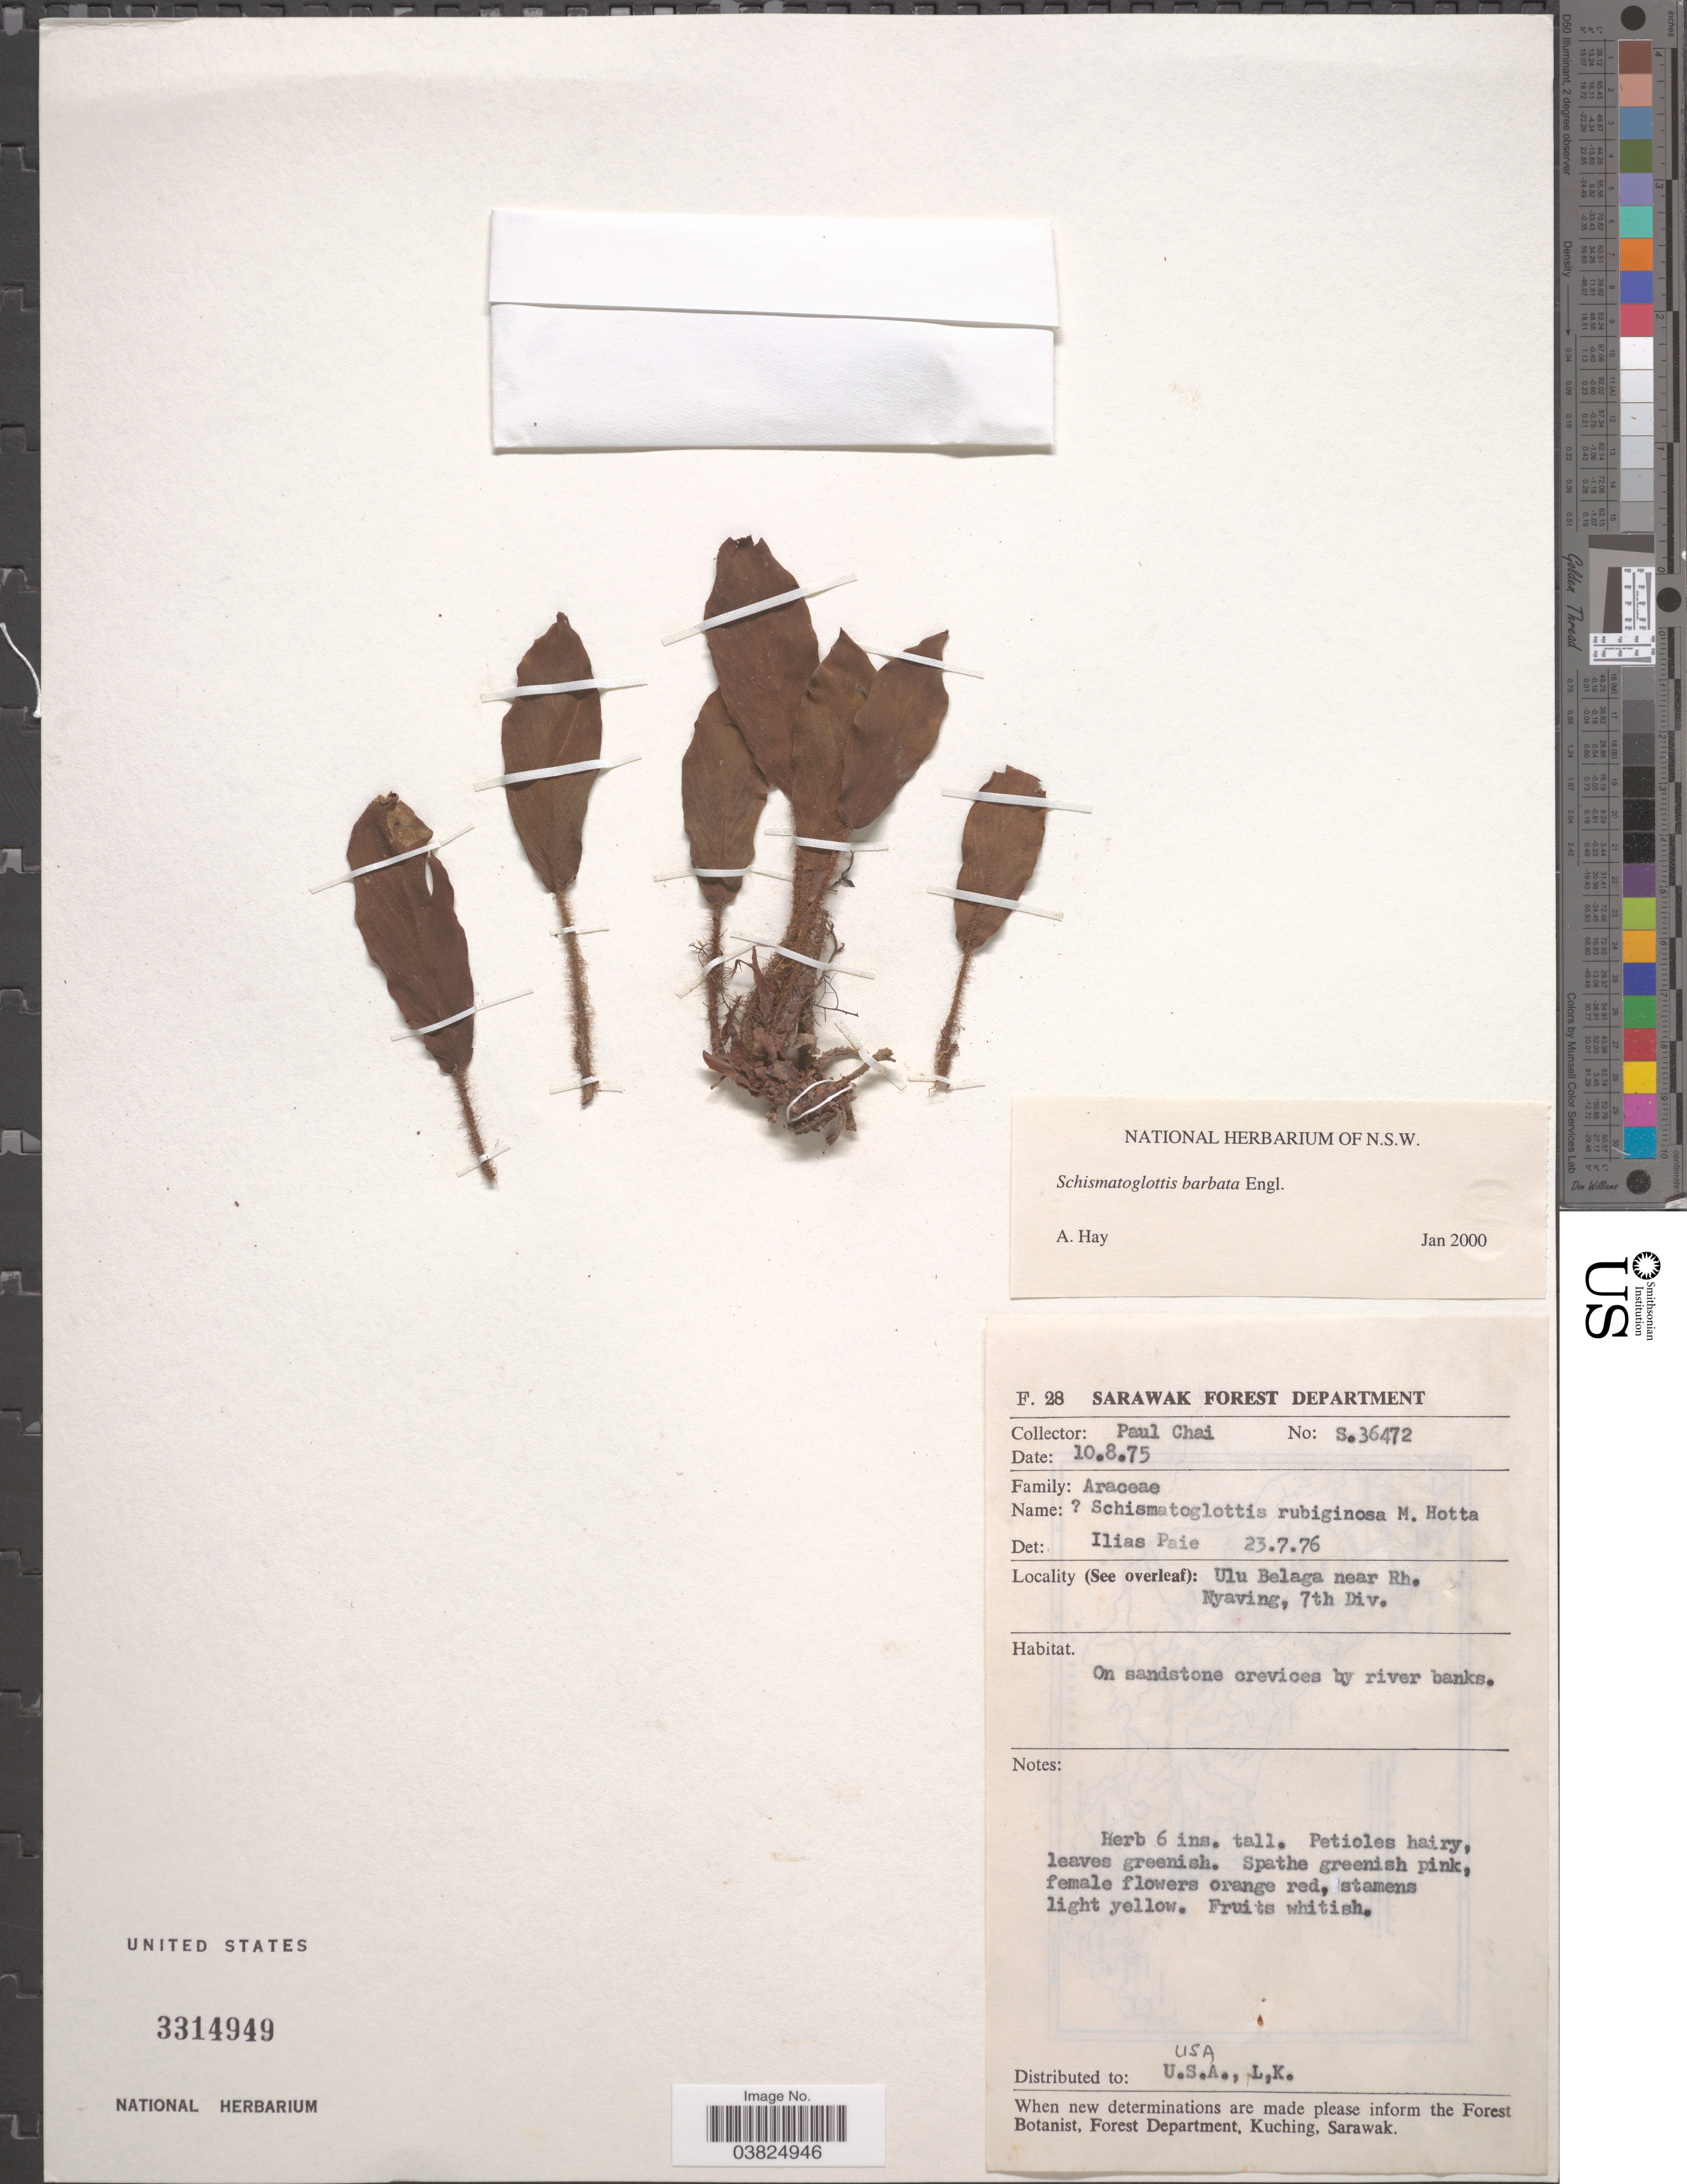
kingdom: Plantae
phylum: Tracheophyta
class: Liliopsida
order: Alismatales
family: Araceae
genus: Schismatoglottis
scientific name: Schismatoglottis barbata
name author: Engl.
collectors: P. Chai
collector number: S.36472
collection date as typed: Transcribed d/m/y: 10/8/75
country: Malaysia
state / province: Sarawak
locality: Ulu Belaga near Rh. Nyaving, 7th Div. On sandstone crevices by river banks.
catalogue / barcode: US 3314949